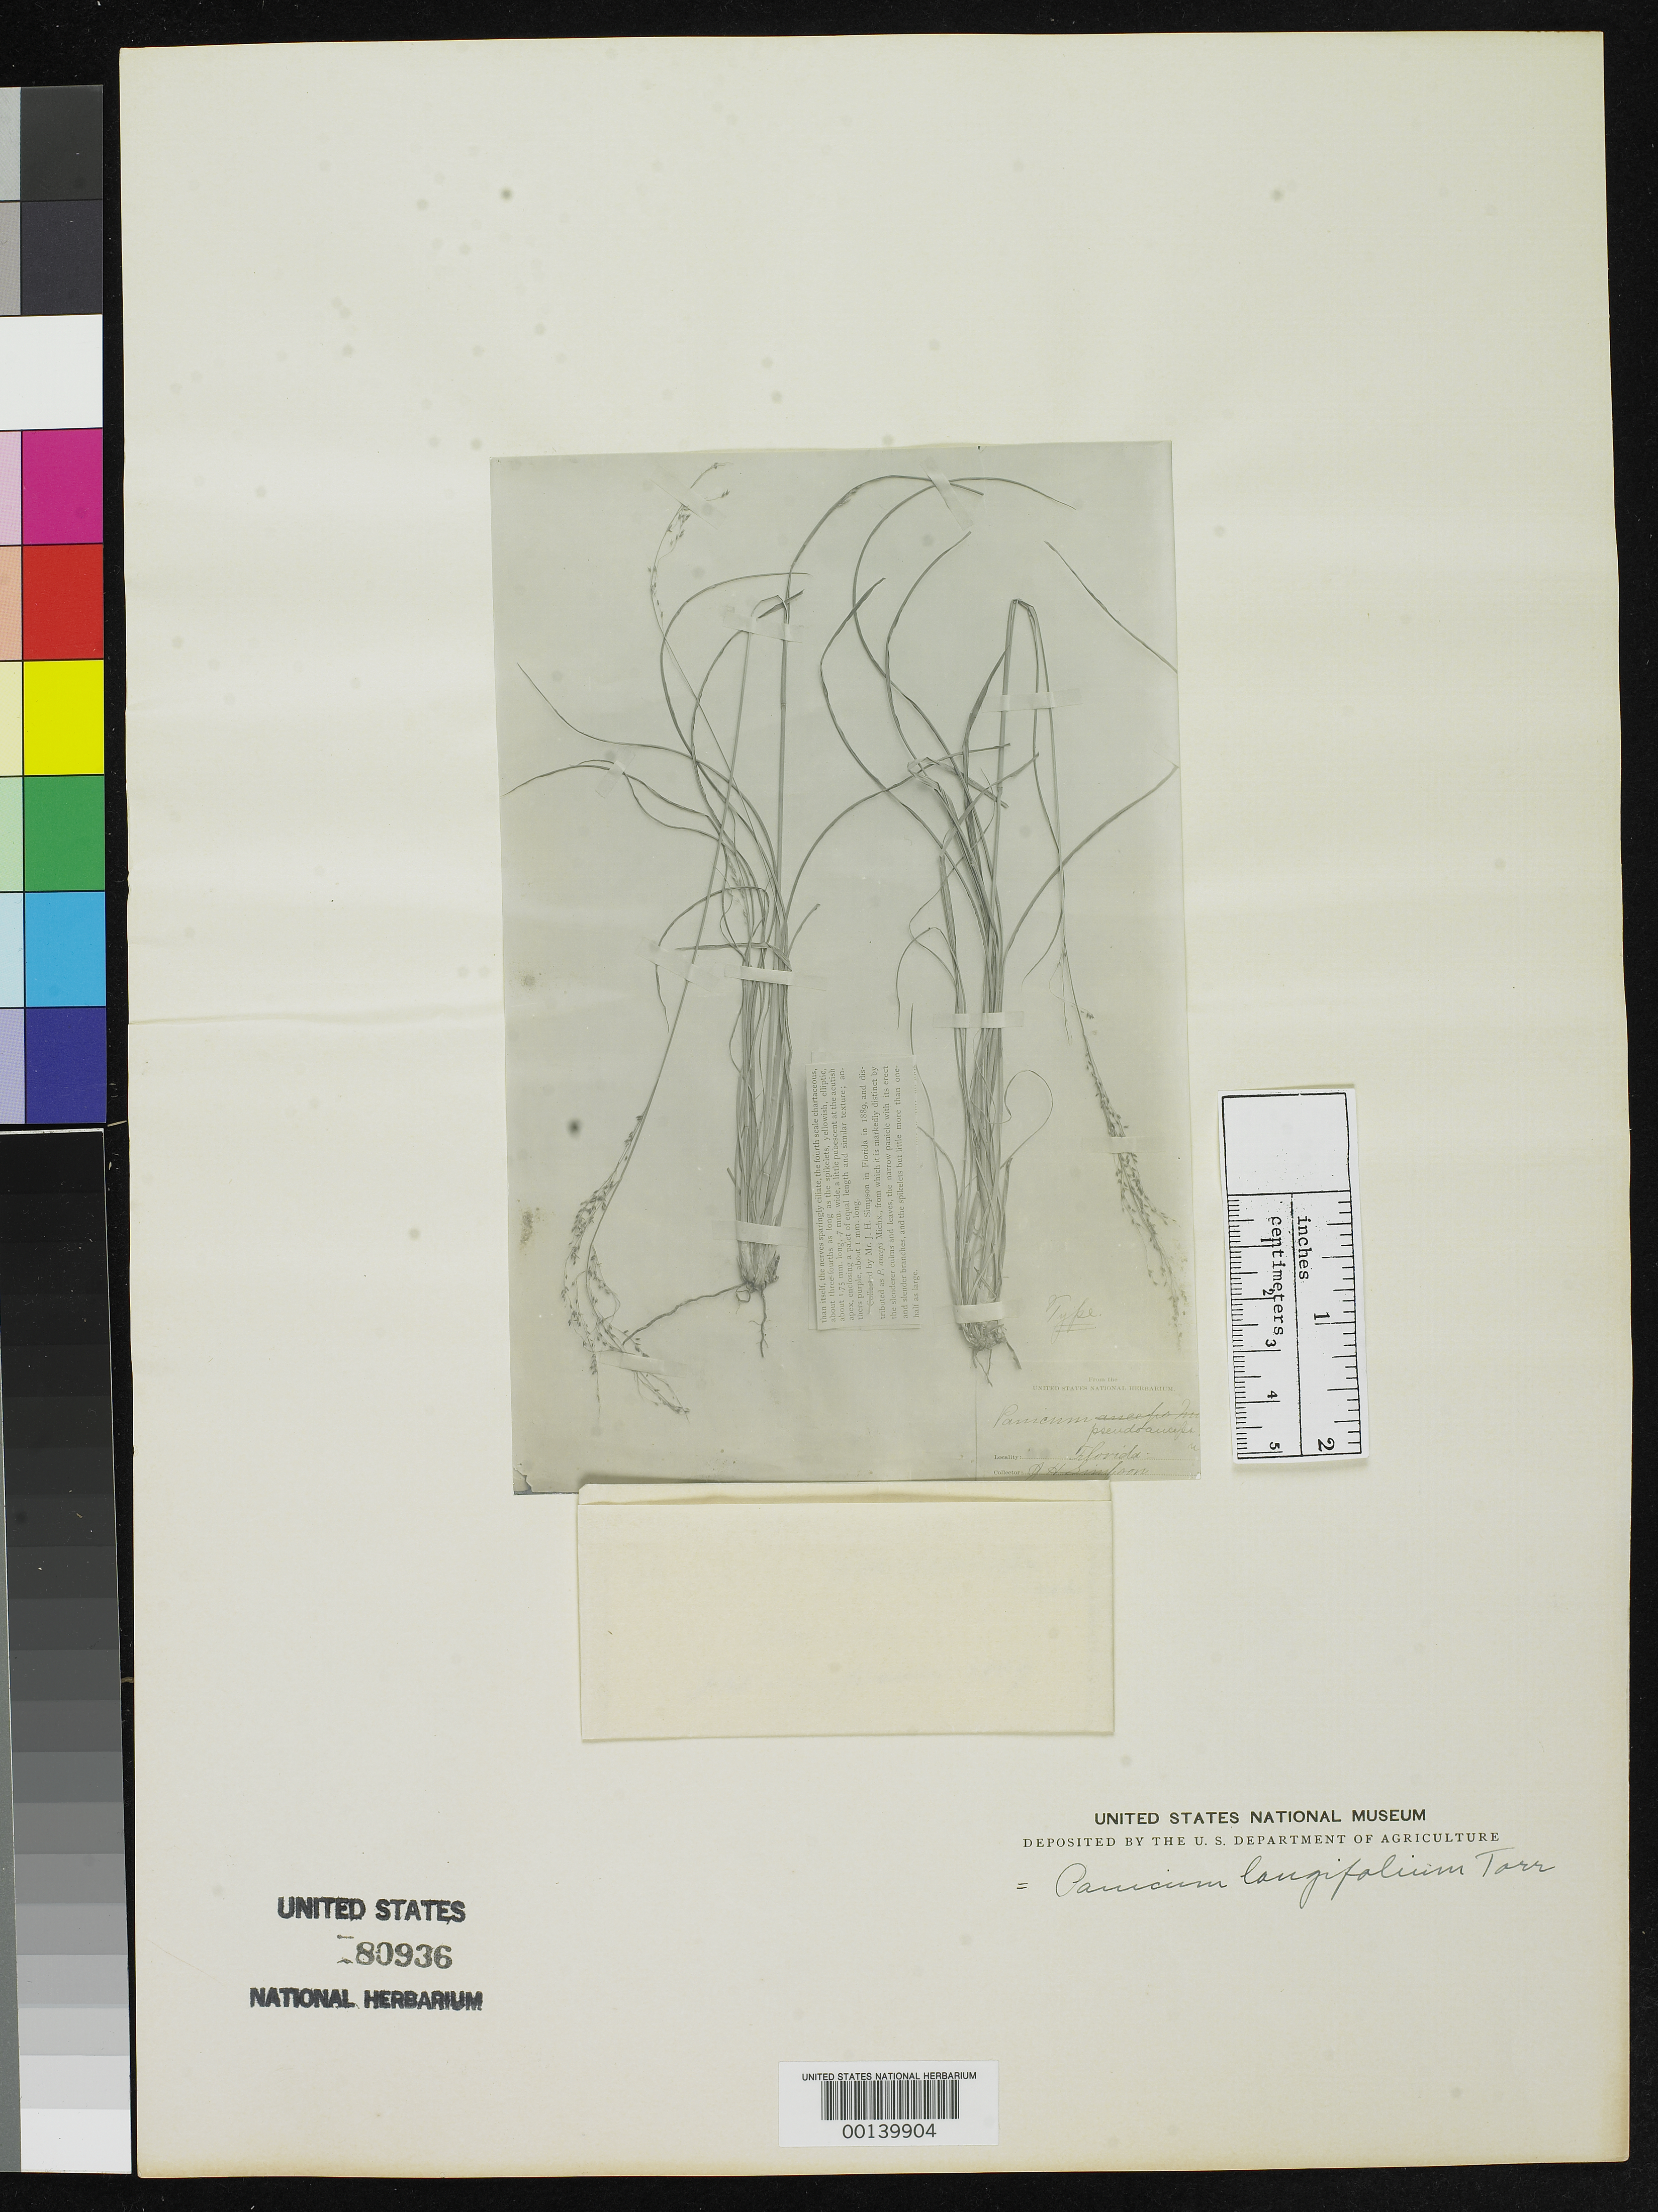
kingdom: Plantae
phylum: Tracheophyta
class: Liliopsida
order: Poales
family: Poaceae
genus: Panicum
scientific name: Panicum pseudanceps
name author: Nash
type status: Type Fragment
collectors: J. H. Simpson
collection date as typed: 1889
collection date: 1889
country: United States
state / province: Florida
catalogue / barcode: US 80936